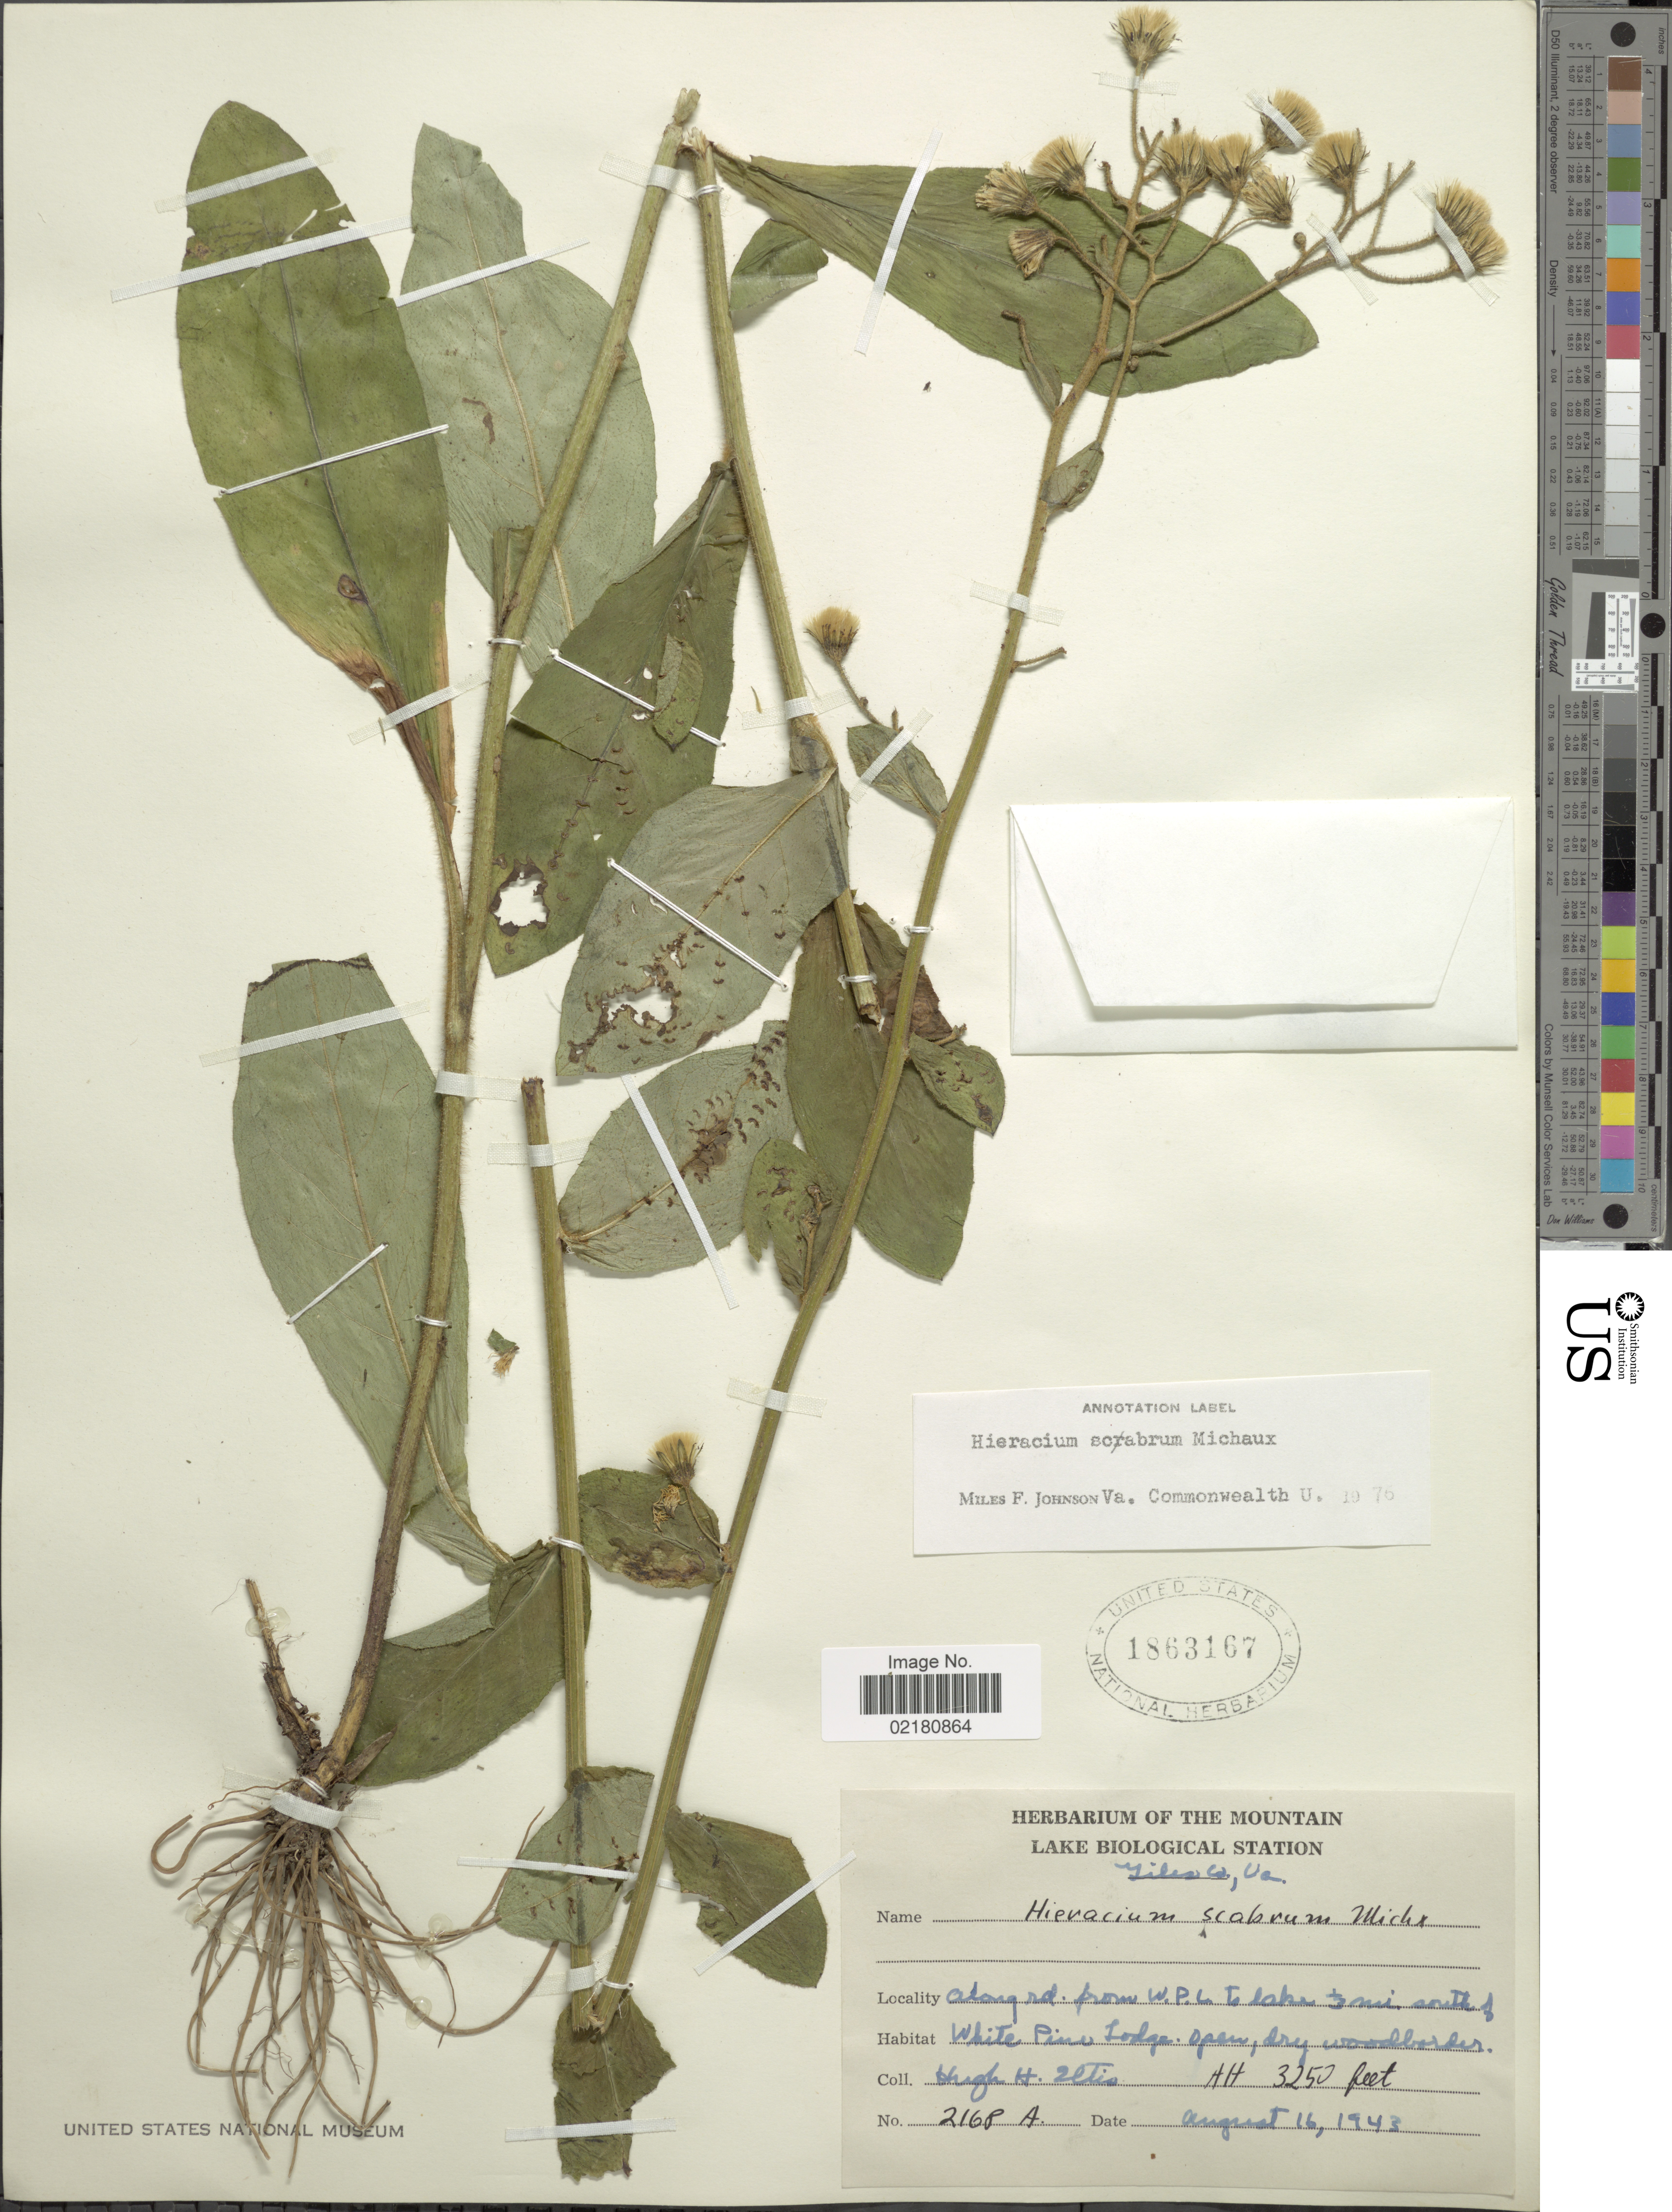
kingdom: Plantae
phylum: Tracheophyta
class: Magnoliopsida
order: Asterales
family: Asteraceae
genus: Pilosella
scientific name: Pilosella verruculata subsp. verruculata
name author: (Link) Soják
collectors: H. H. Iltis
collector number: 2168 A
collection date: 1943-08-16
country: United States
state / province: Virginia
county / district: Giles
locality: Along rd. from White Pine Lodge to lake 1/3 mi. S of White Pine Lodge.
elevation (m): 991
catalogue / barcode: US 1863167